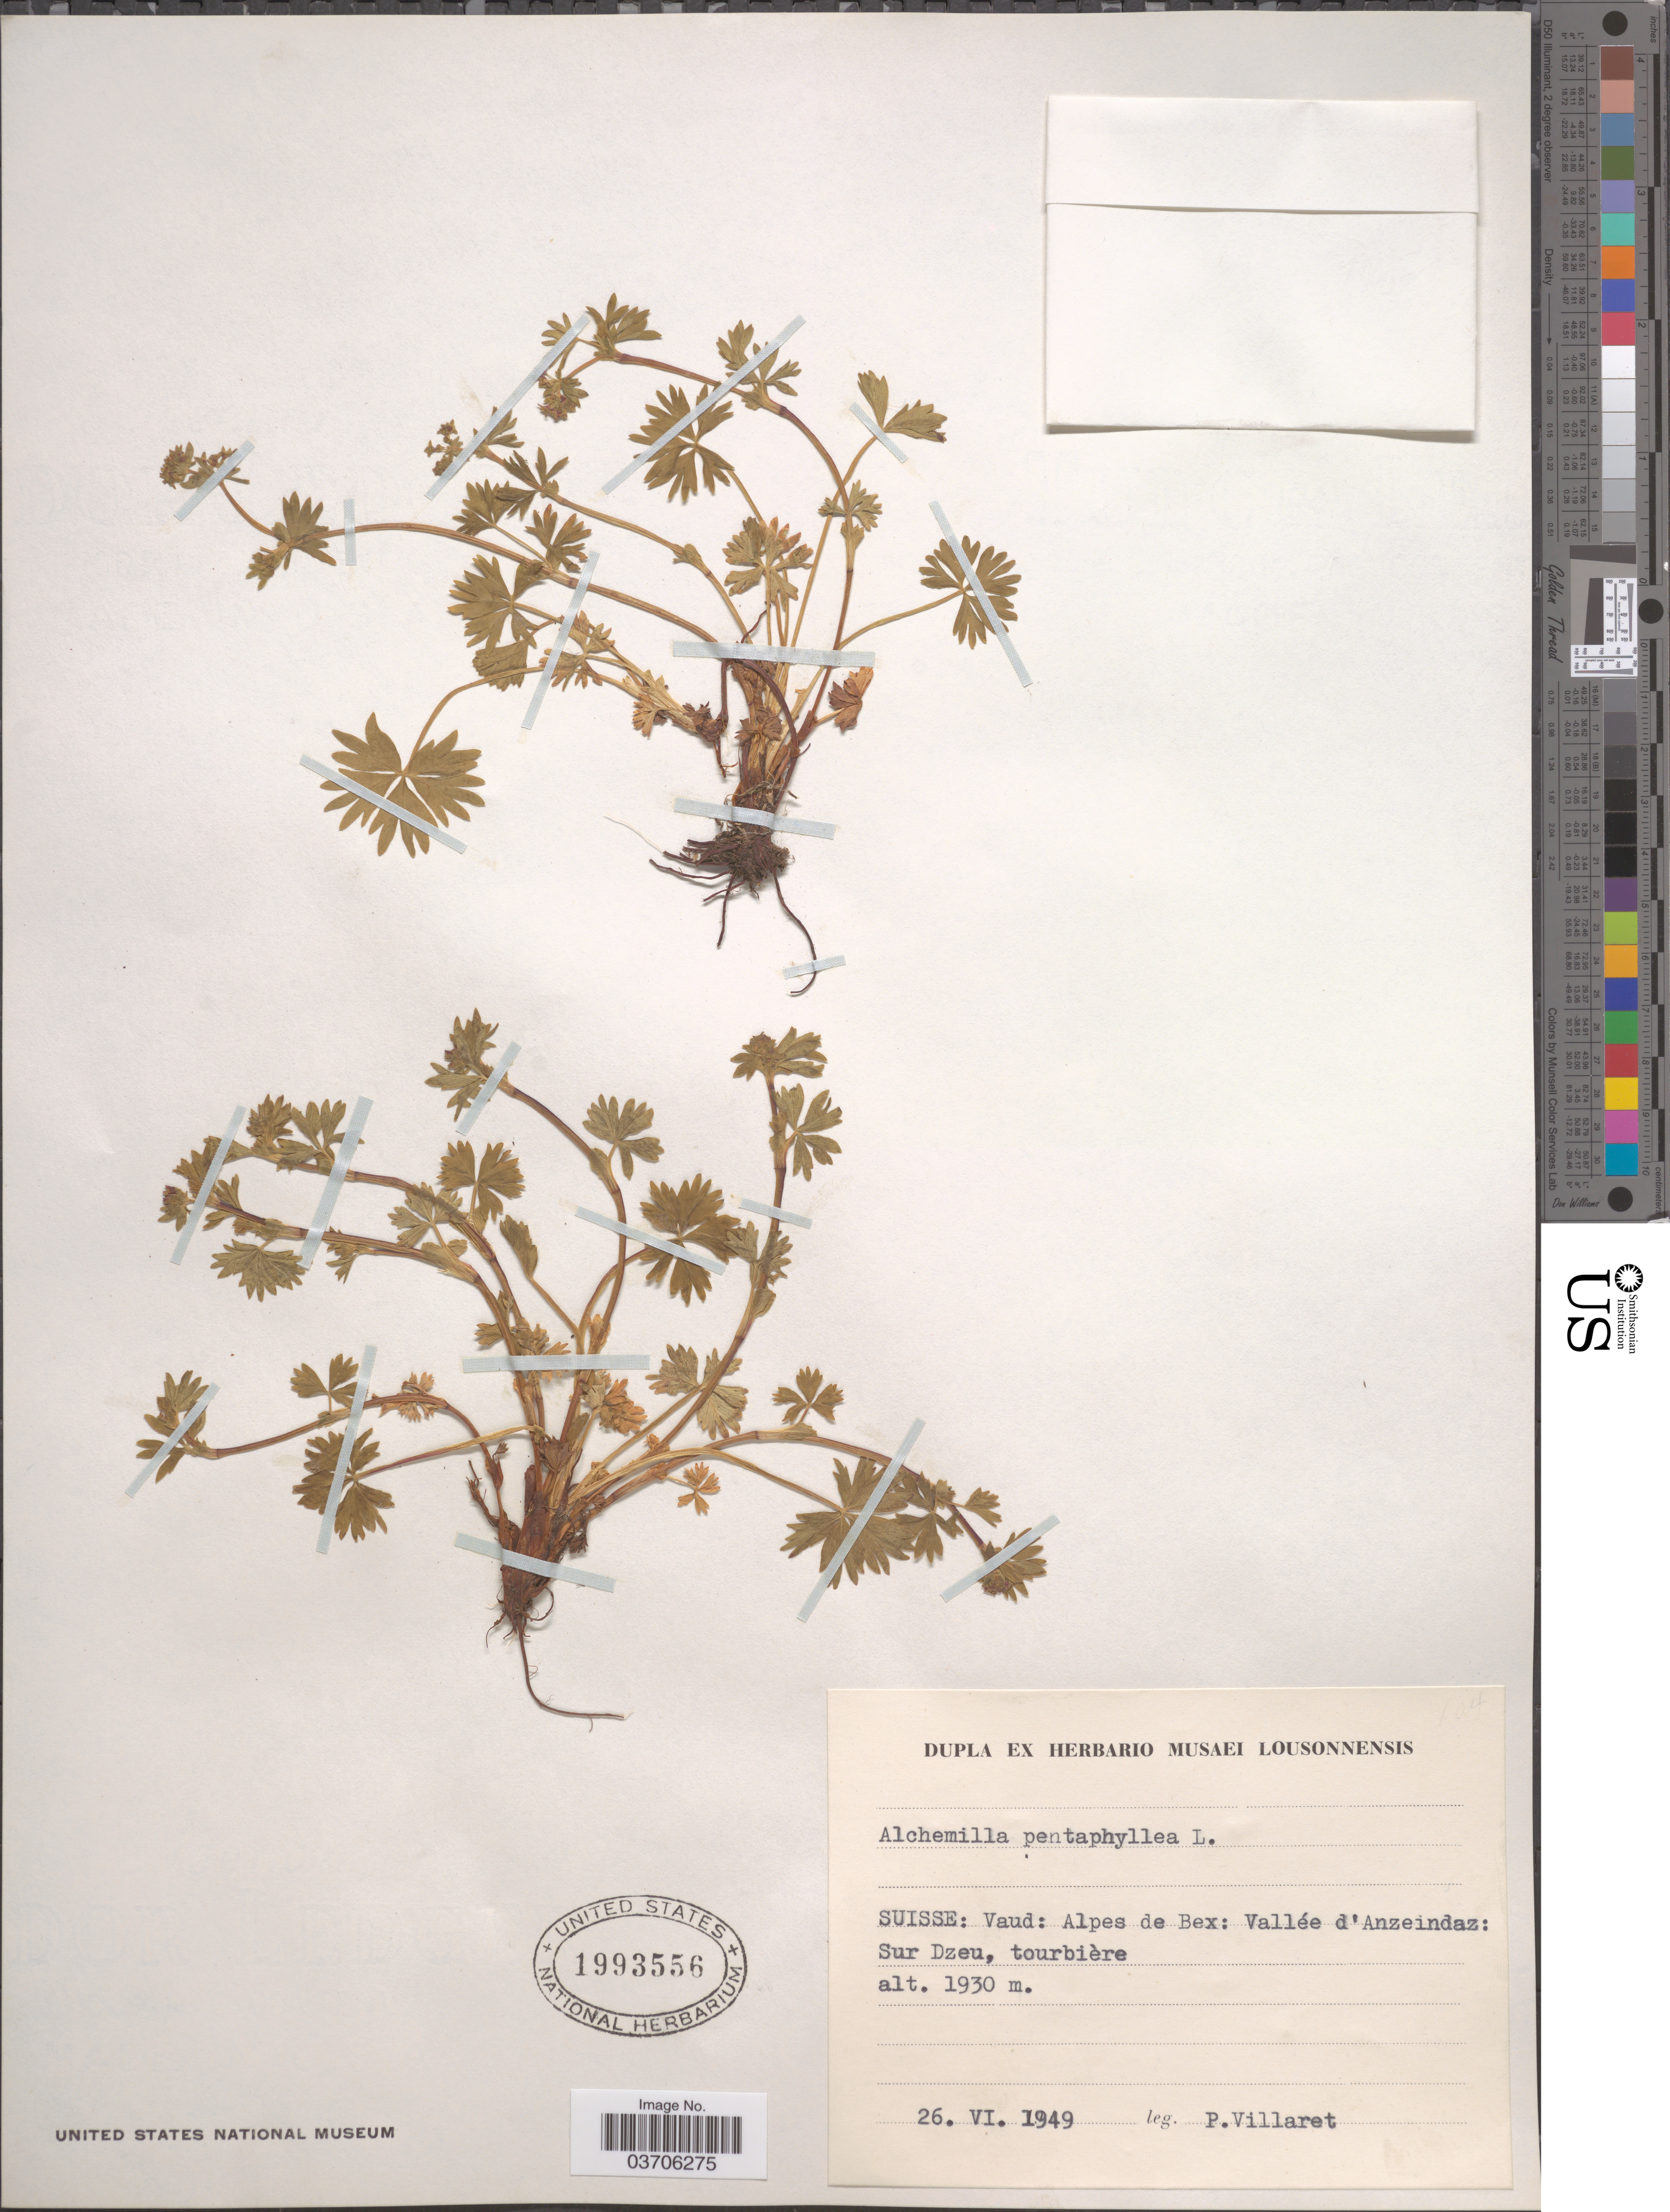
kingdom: Plantae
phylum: Tracheophyta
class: Magnoliopsida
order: Rosales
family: Rosaceae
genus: Alchemilla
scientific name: Alchemilla pentaphylla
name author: L.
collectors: P. Villaret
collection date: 1949-06-26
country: Switzerland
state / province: Vaud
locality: Suisse: Alpes de Bex: Vallée d'Anzeindaz: Sur Dzeu, tourbière.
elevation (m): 1930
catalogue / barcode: US 1993556